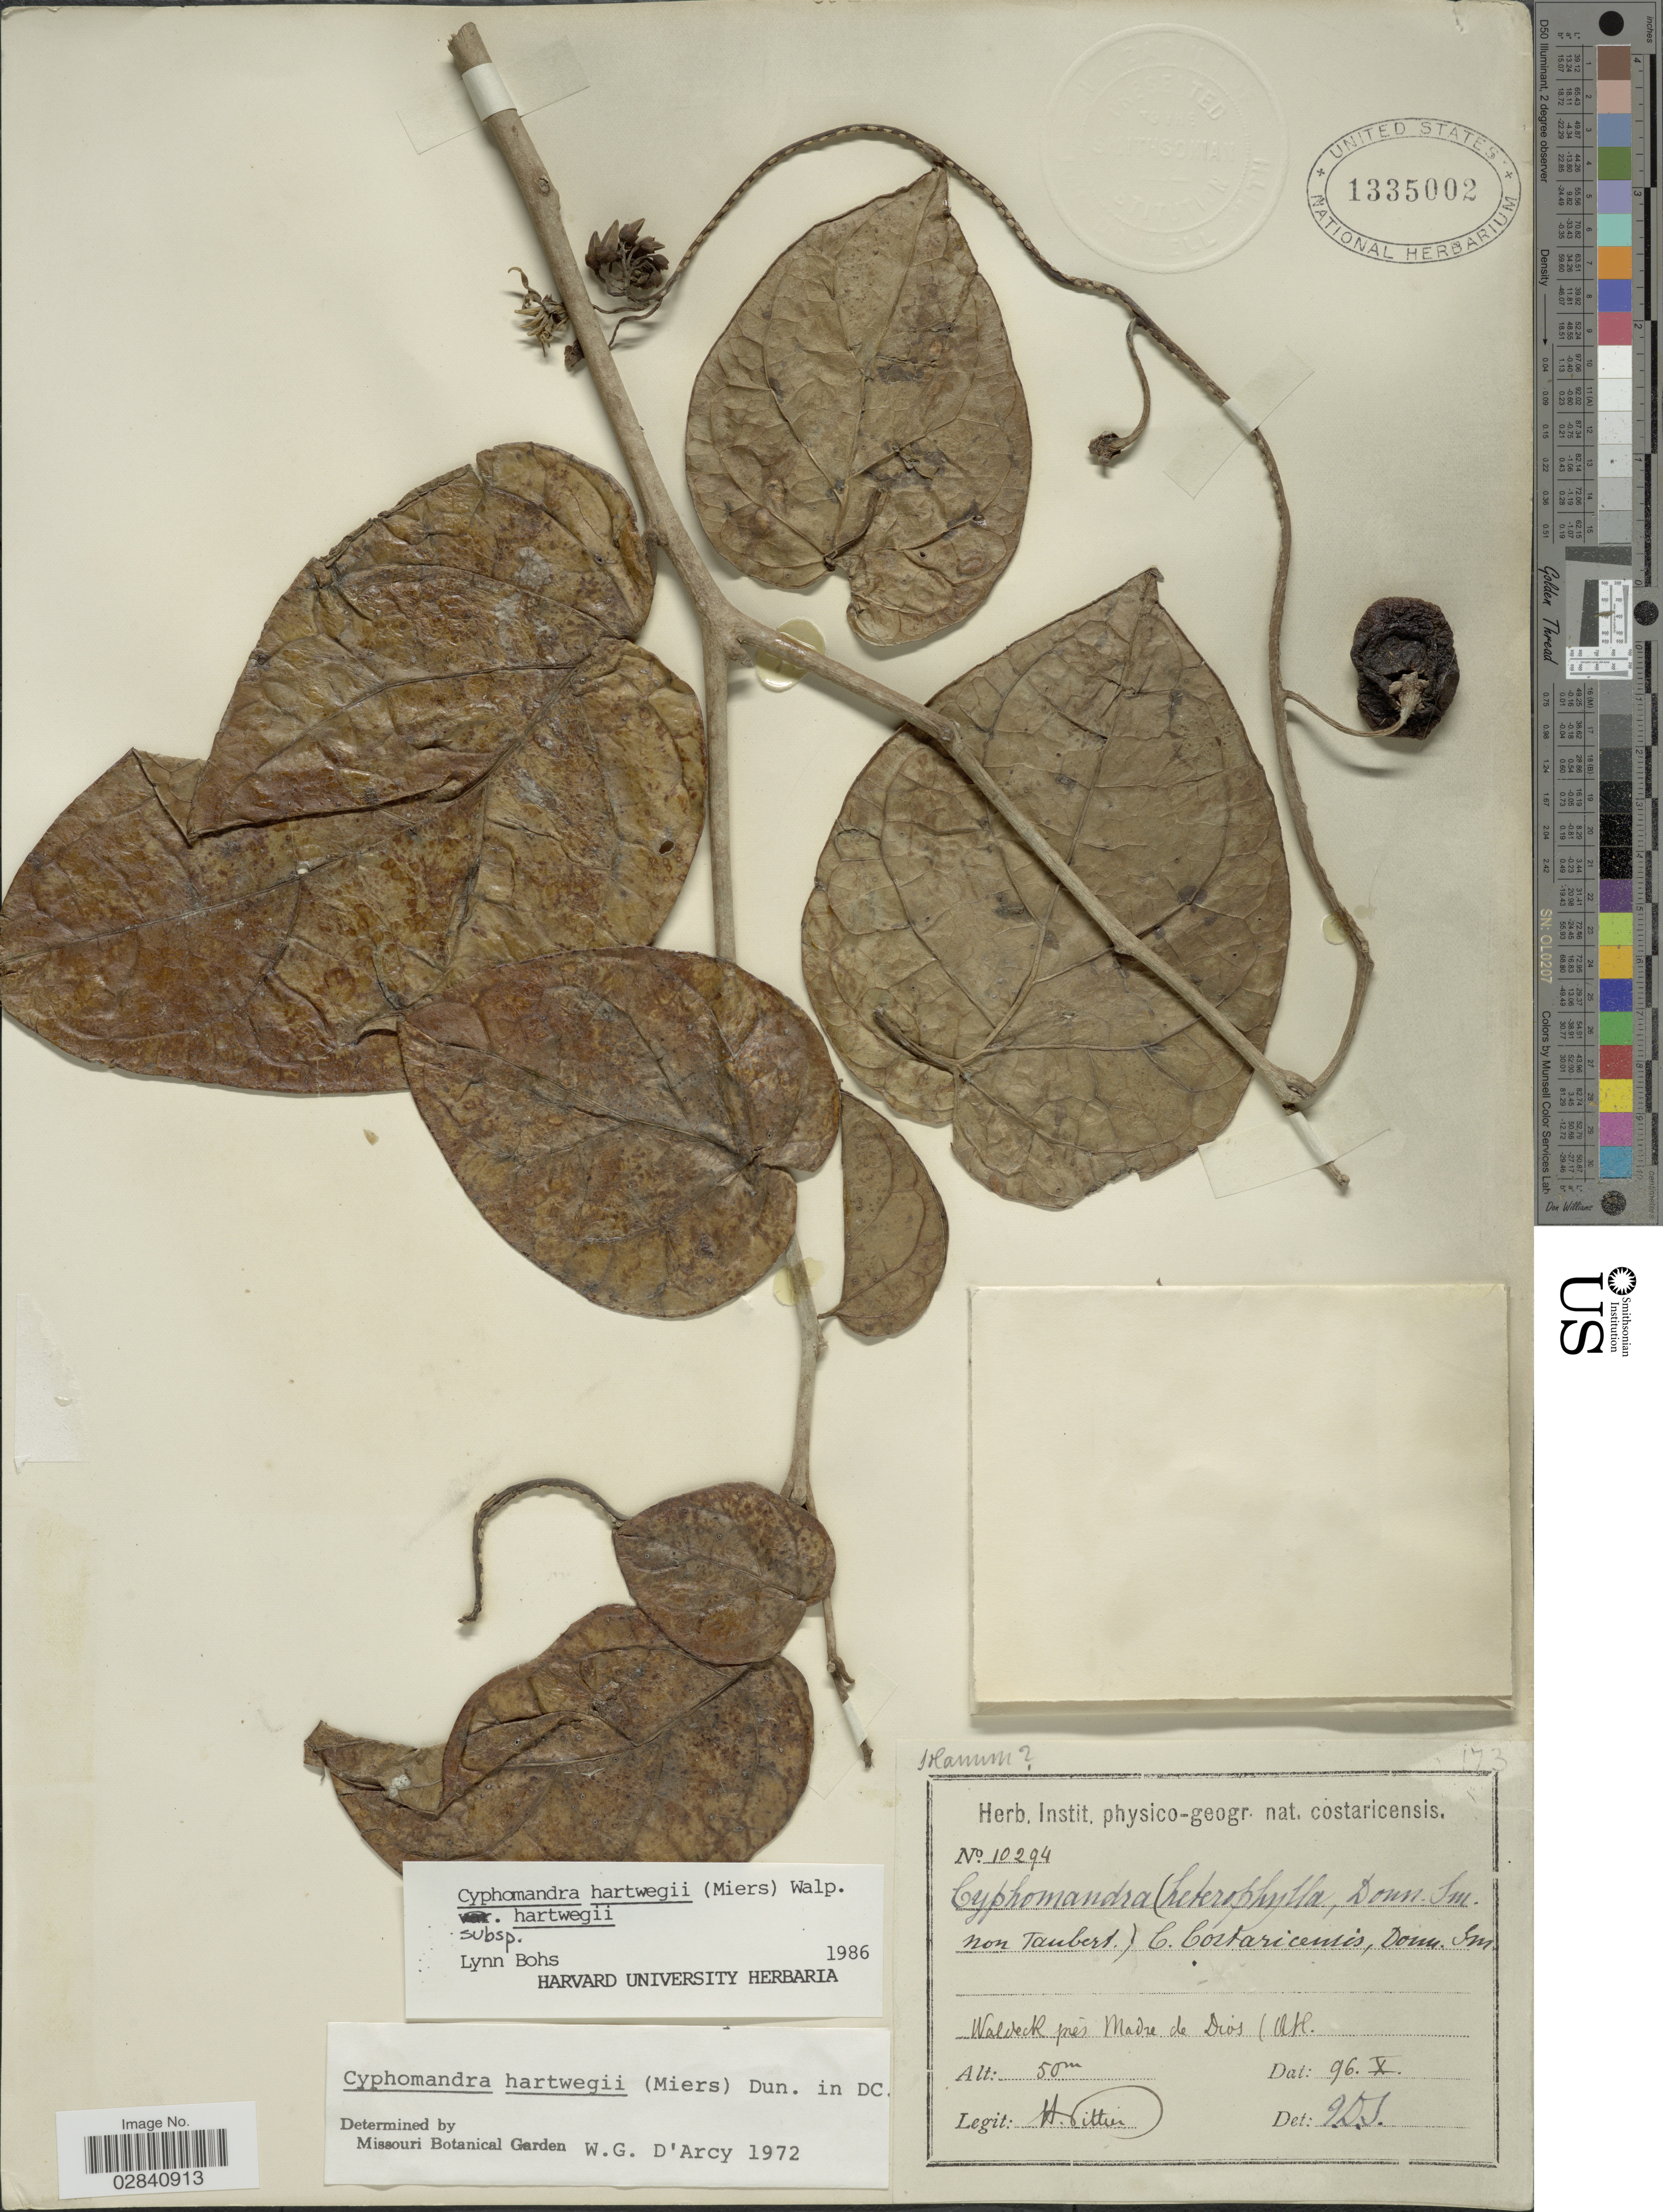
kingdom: Plantae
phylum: Tracheophyta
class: Magnoliopsida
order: Solanales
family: Solanaceae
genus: Cyphomandra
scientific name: Cyphomandra hartwegii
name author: (Miers) Sendtn. ex Walp.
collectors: H. F. Pittier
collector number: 10294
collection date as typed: Transcribed d/m/y: /10/96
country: Honduras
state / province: Atlántida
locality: Waldeck prés Madre de Dios (Atl).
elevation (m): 50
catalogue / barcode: US 1335002